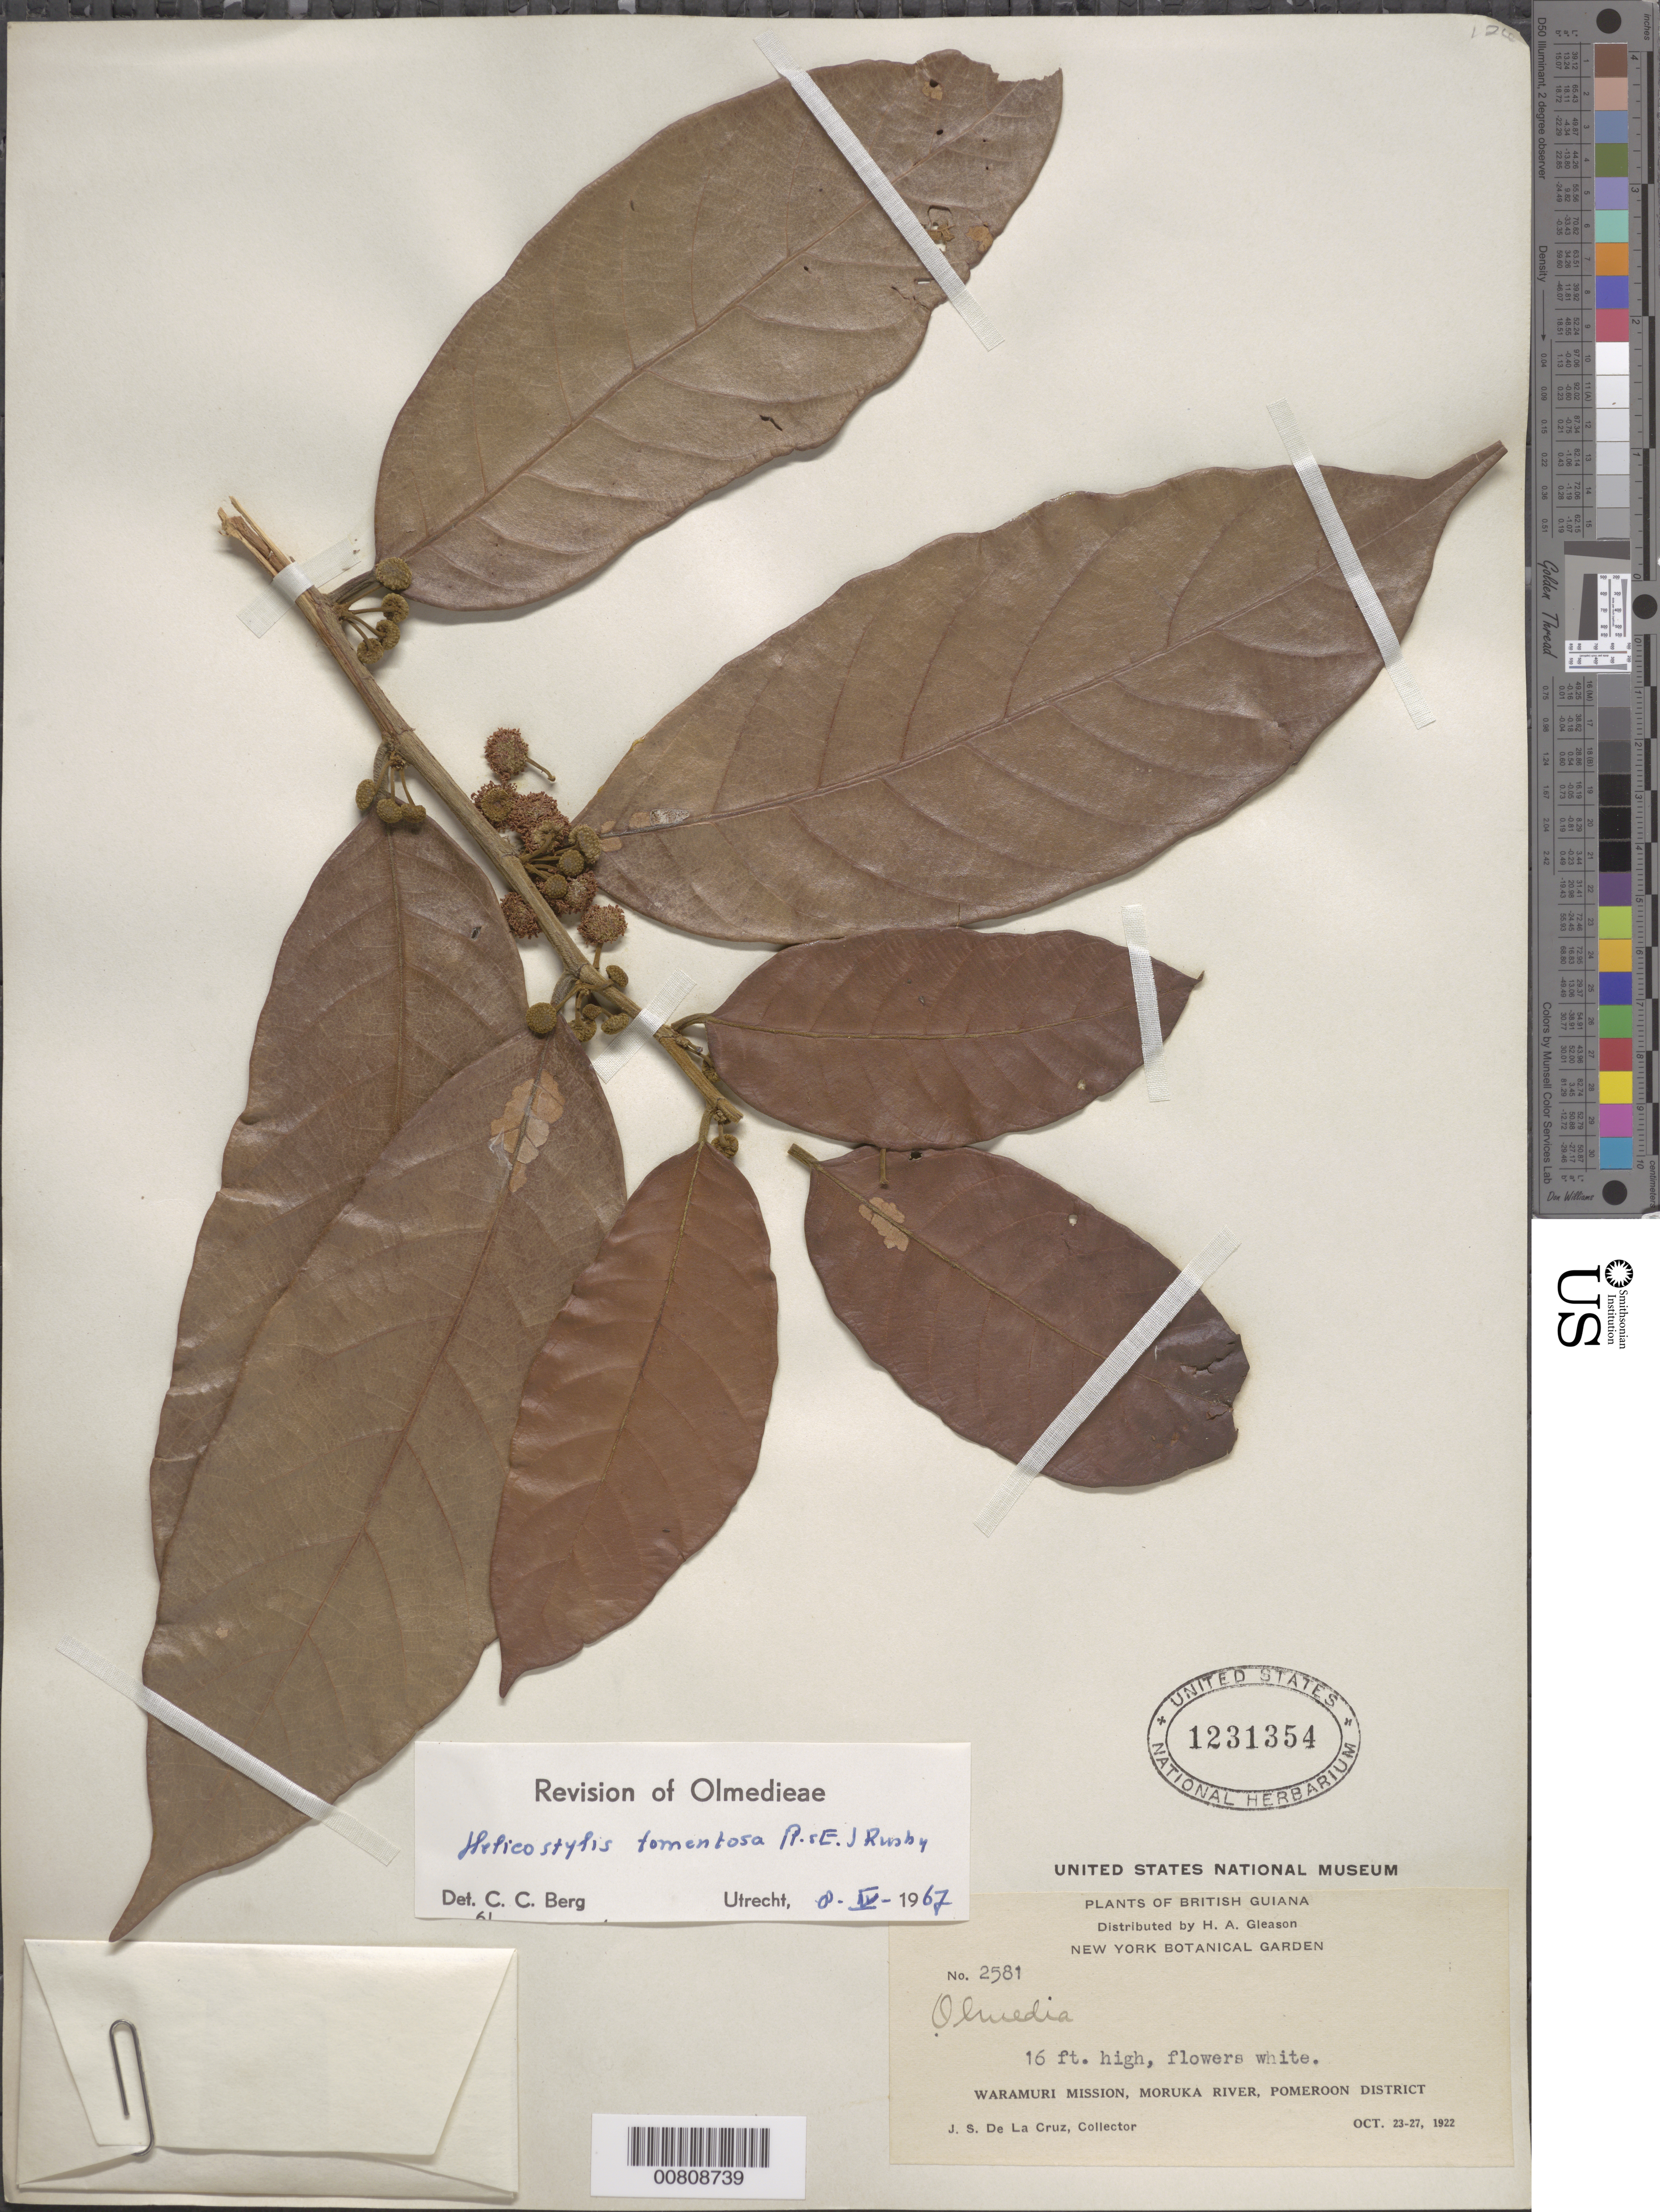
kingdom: Plantae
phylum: Tracheophyta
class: Magnoliopsida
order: Rosales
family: Moraceae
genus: Helicostylis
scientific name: Helicostylis tomentosa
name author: (Poepp. & Endl.) Rusby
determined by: Berg, C. C.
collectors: J. S. de la Cruz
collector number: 2581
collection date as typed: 23-Oct-22 to 27-Oct-22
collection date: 1922-10-23/1922-10-27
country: Guyana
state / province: Pomeroon-Supenaam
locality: Waramuri Mission, Moruka R., Pomeroon Dist.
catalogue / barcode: US 1231354